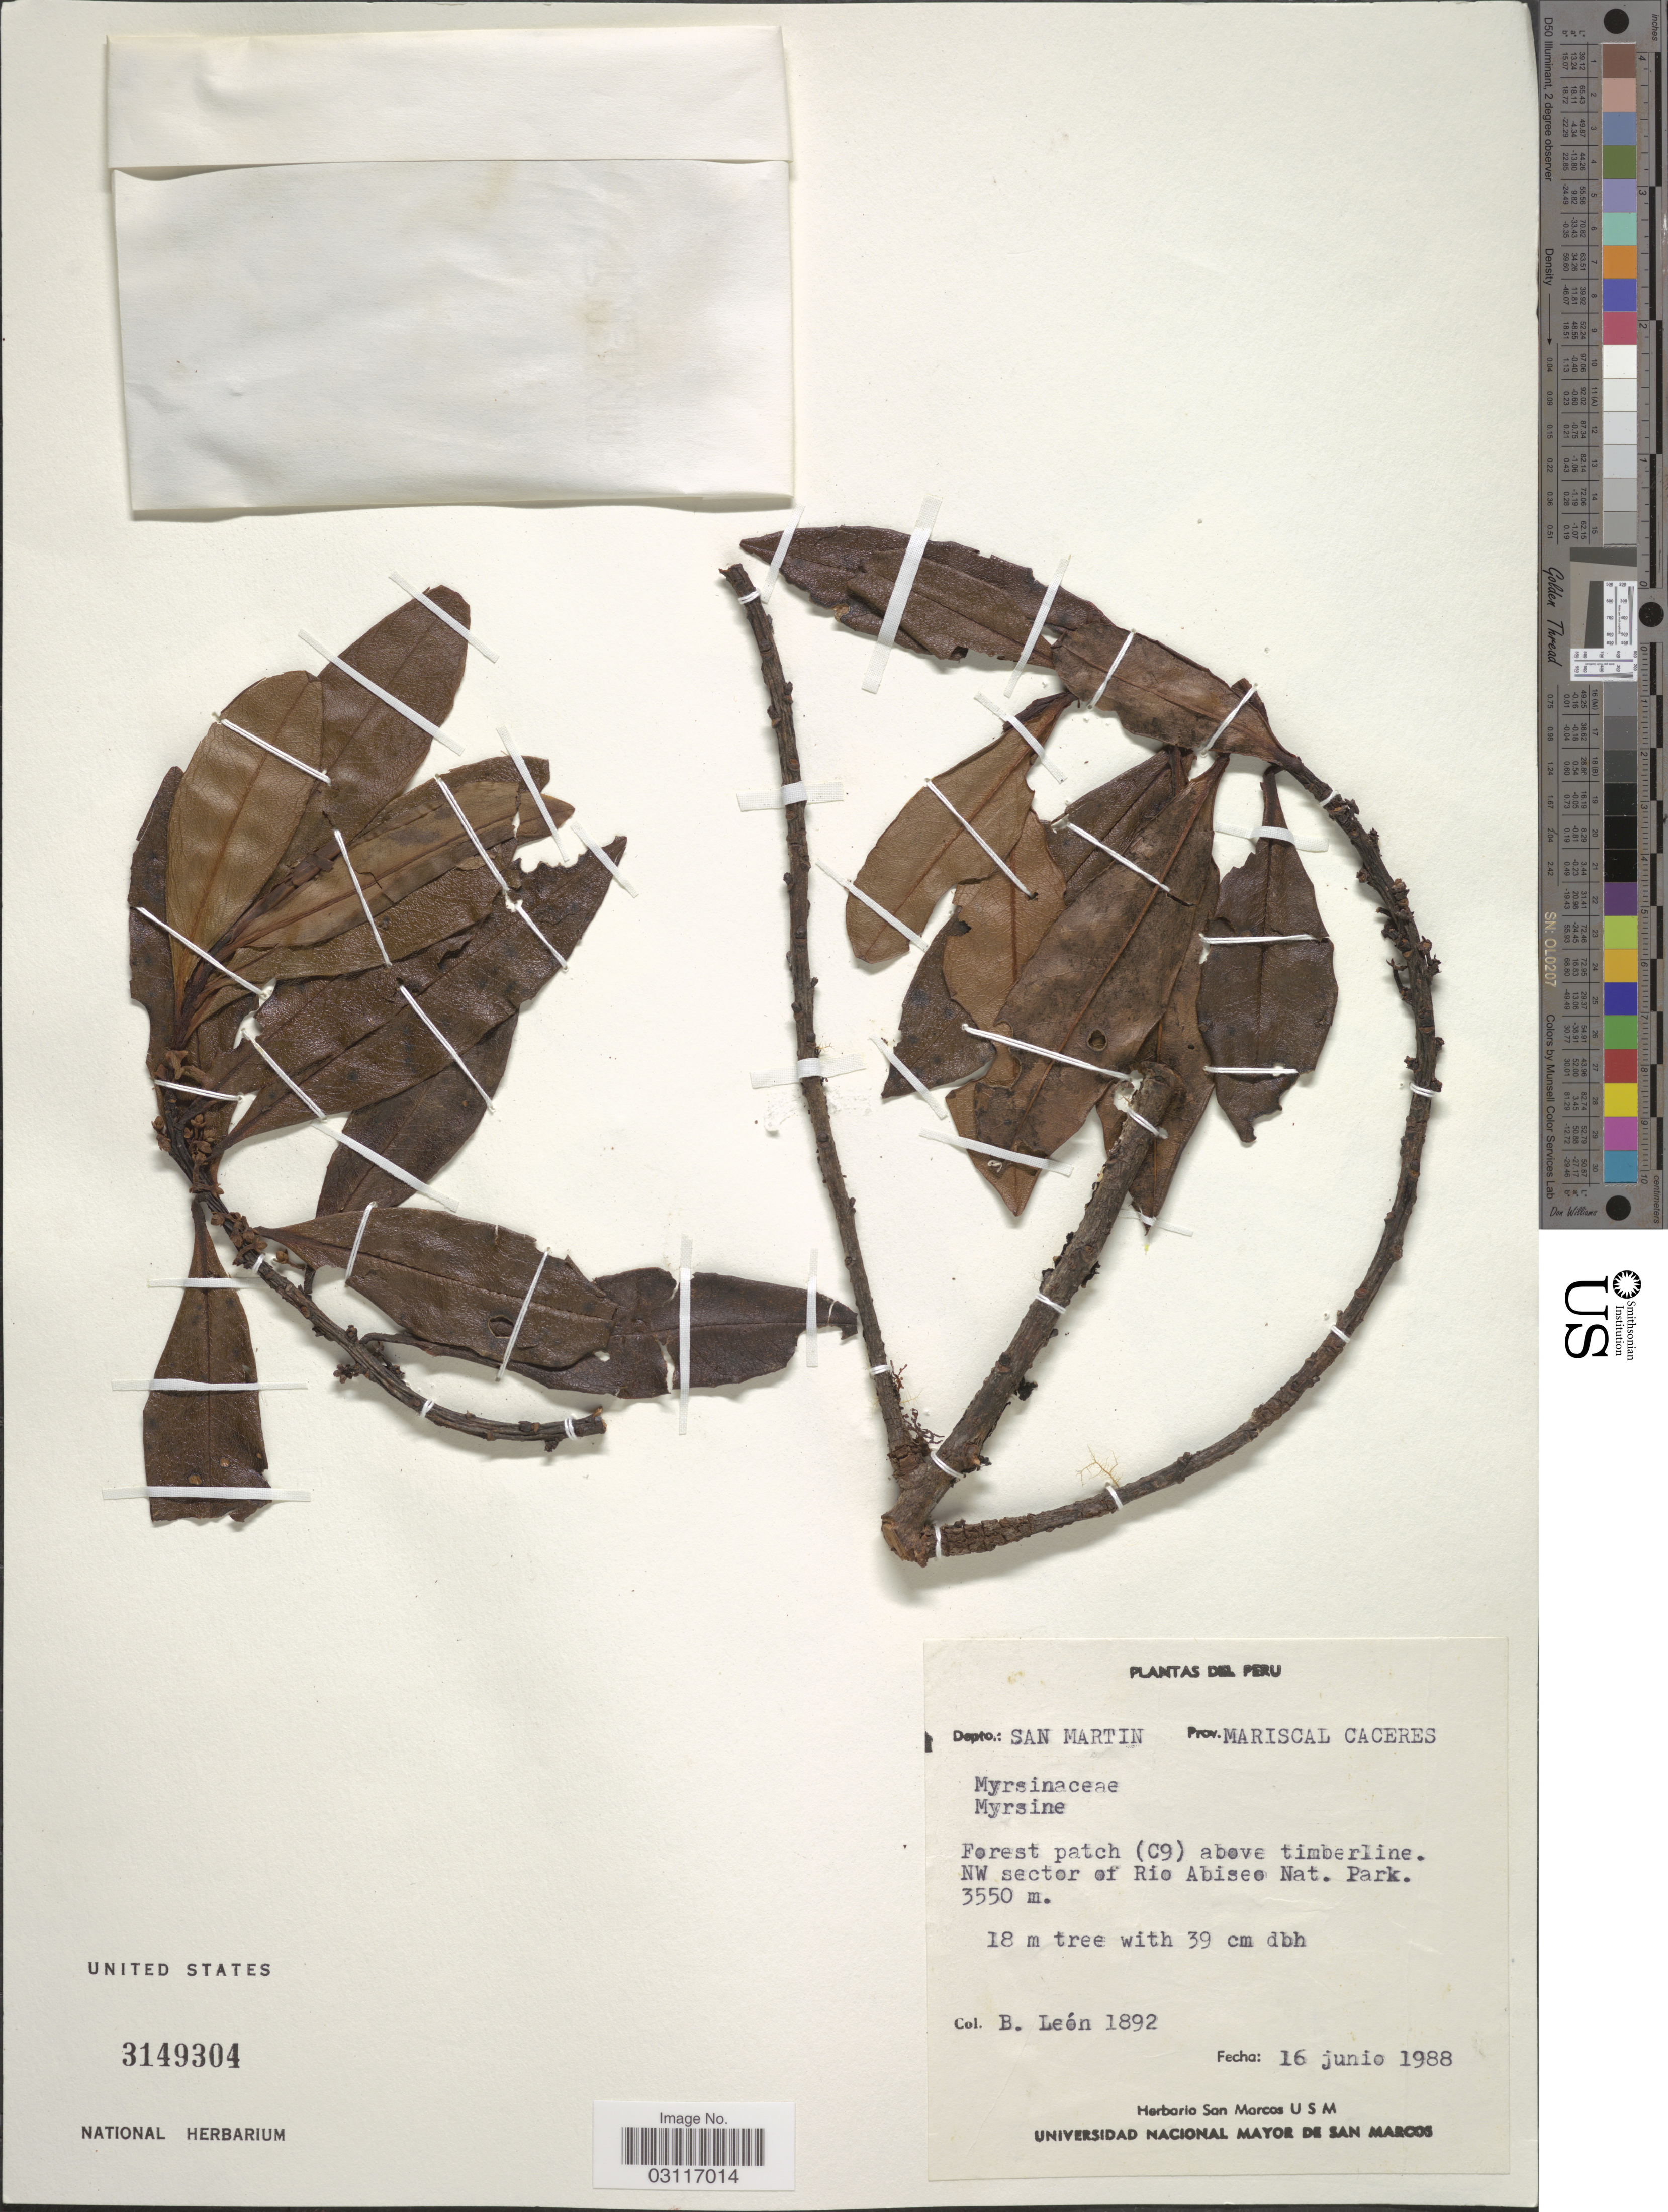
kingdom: Plantae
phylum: Tracheophyta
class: Magnoliopsida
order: Ericales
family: Primulaceae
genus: Myrsine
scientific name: Myrsine sp.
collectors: B. León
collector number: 1892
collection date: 1988-06-16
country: Peru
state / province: San Martín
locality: Depto.: San Martin. Prov.: Mariscal Caceres. Forest patch (C9) above timberline. NW sector Rio Abiseo Nat. Park.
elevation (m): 3550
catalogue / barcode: US 3149304